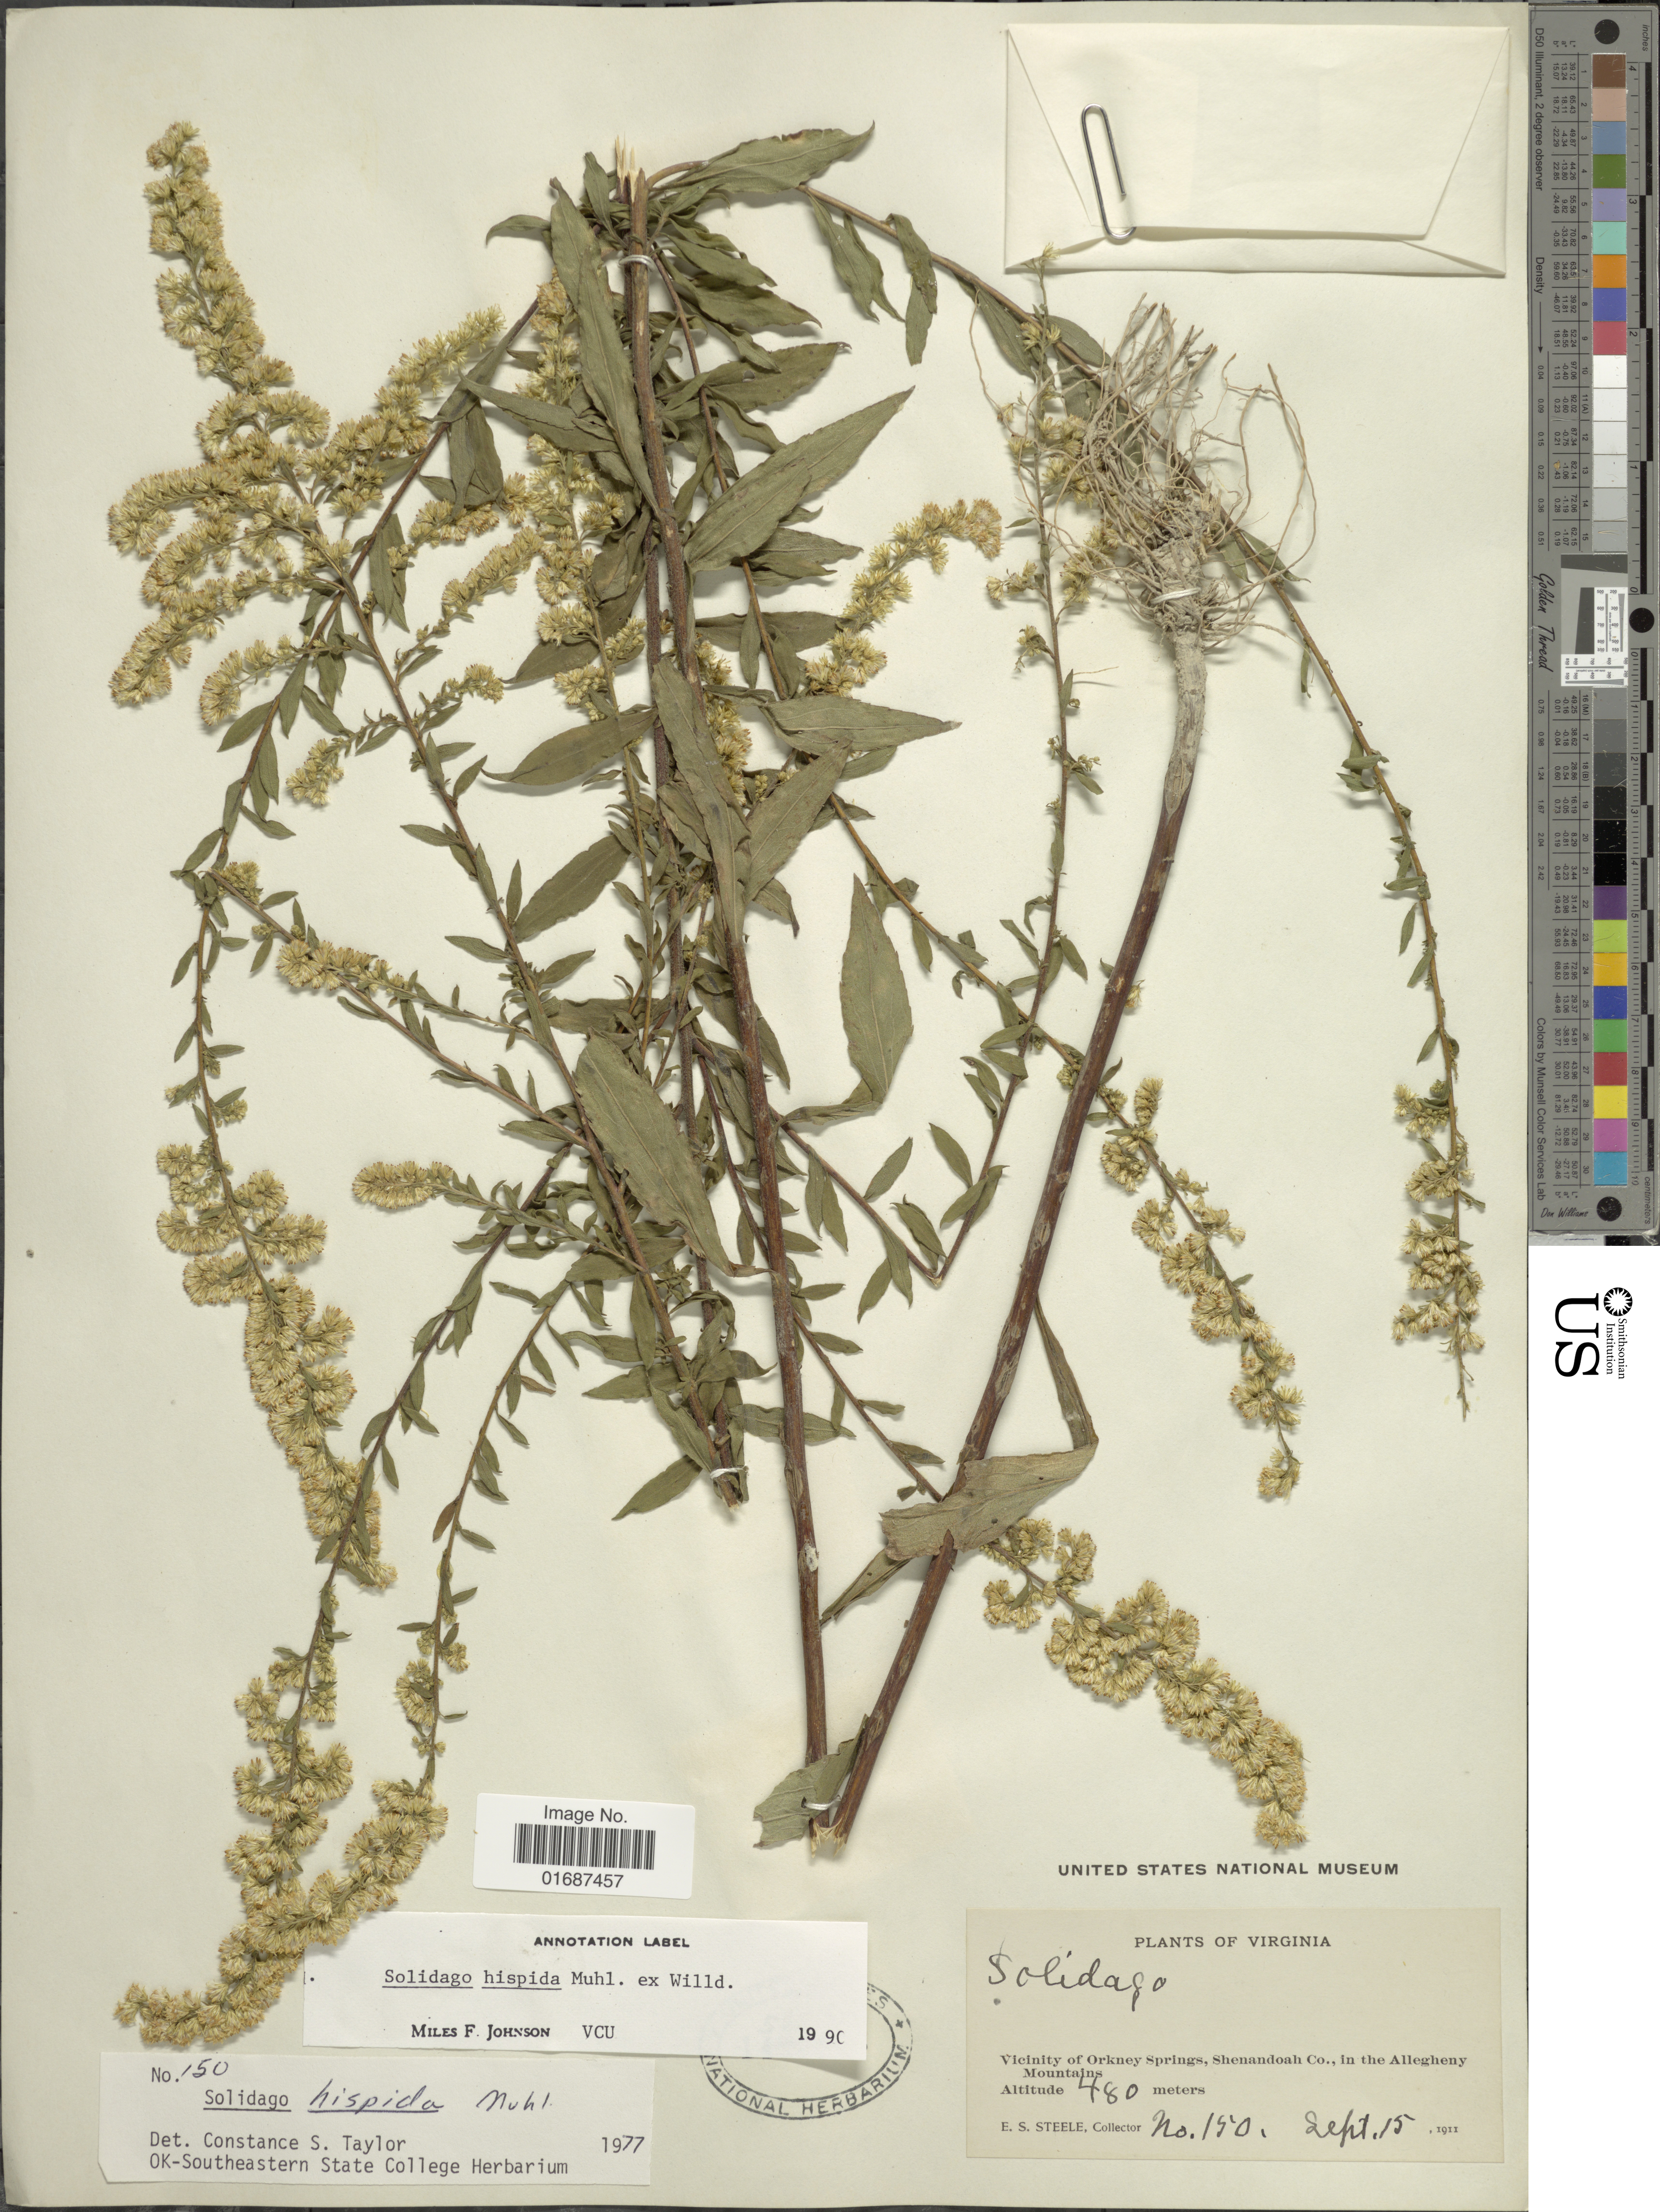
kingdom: Plantae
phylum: Tracheophyta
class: Magnoliopsida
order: Asterales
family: Asteraceae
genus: Solidago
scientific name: Solidago hispida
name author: Muhl. ex Willd.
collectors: E. Steele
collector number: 150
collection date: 1911-09-15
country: United States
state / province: Virginia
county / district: Shenandoah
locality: Vicinity of Orkney Springs, Shenandoah Co. in the Allegheny Mountains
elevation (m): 480